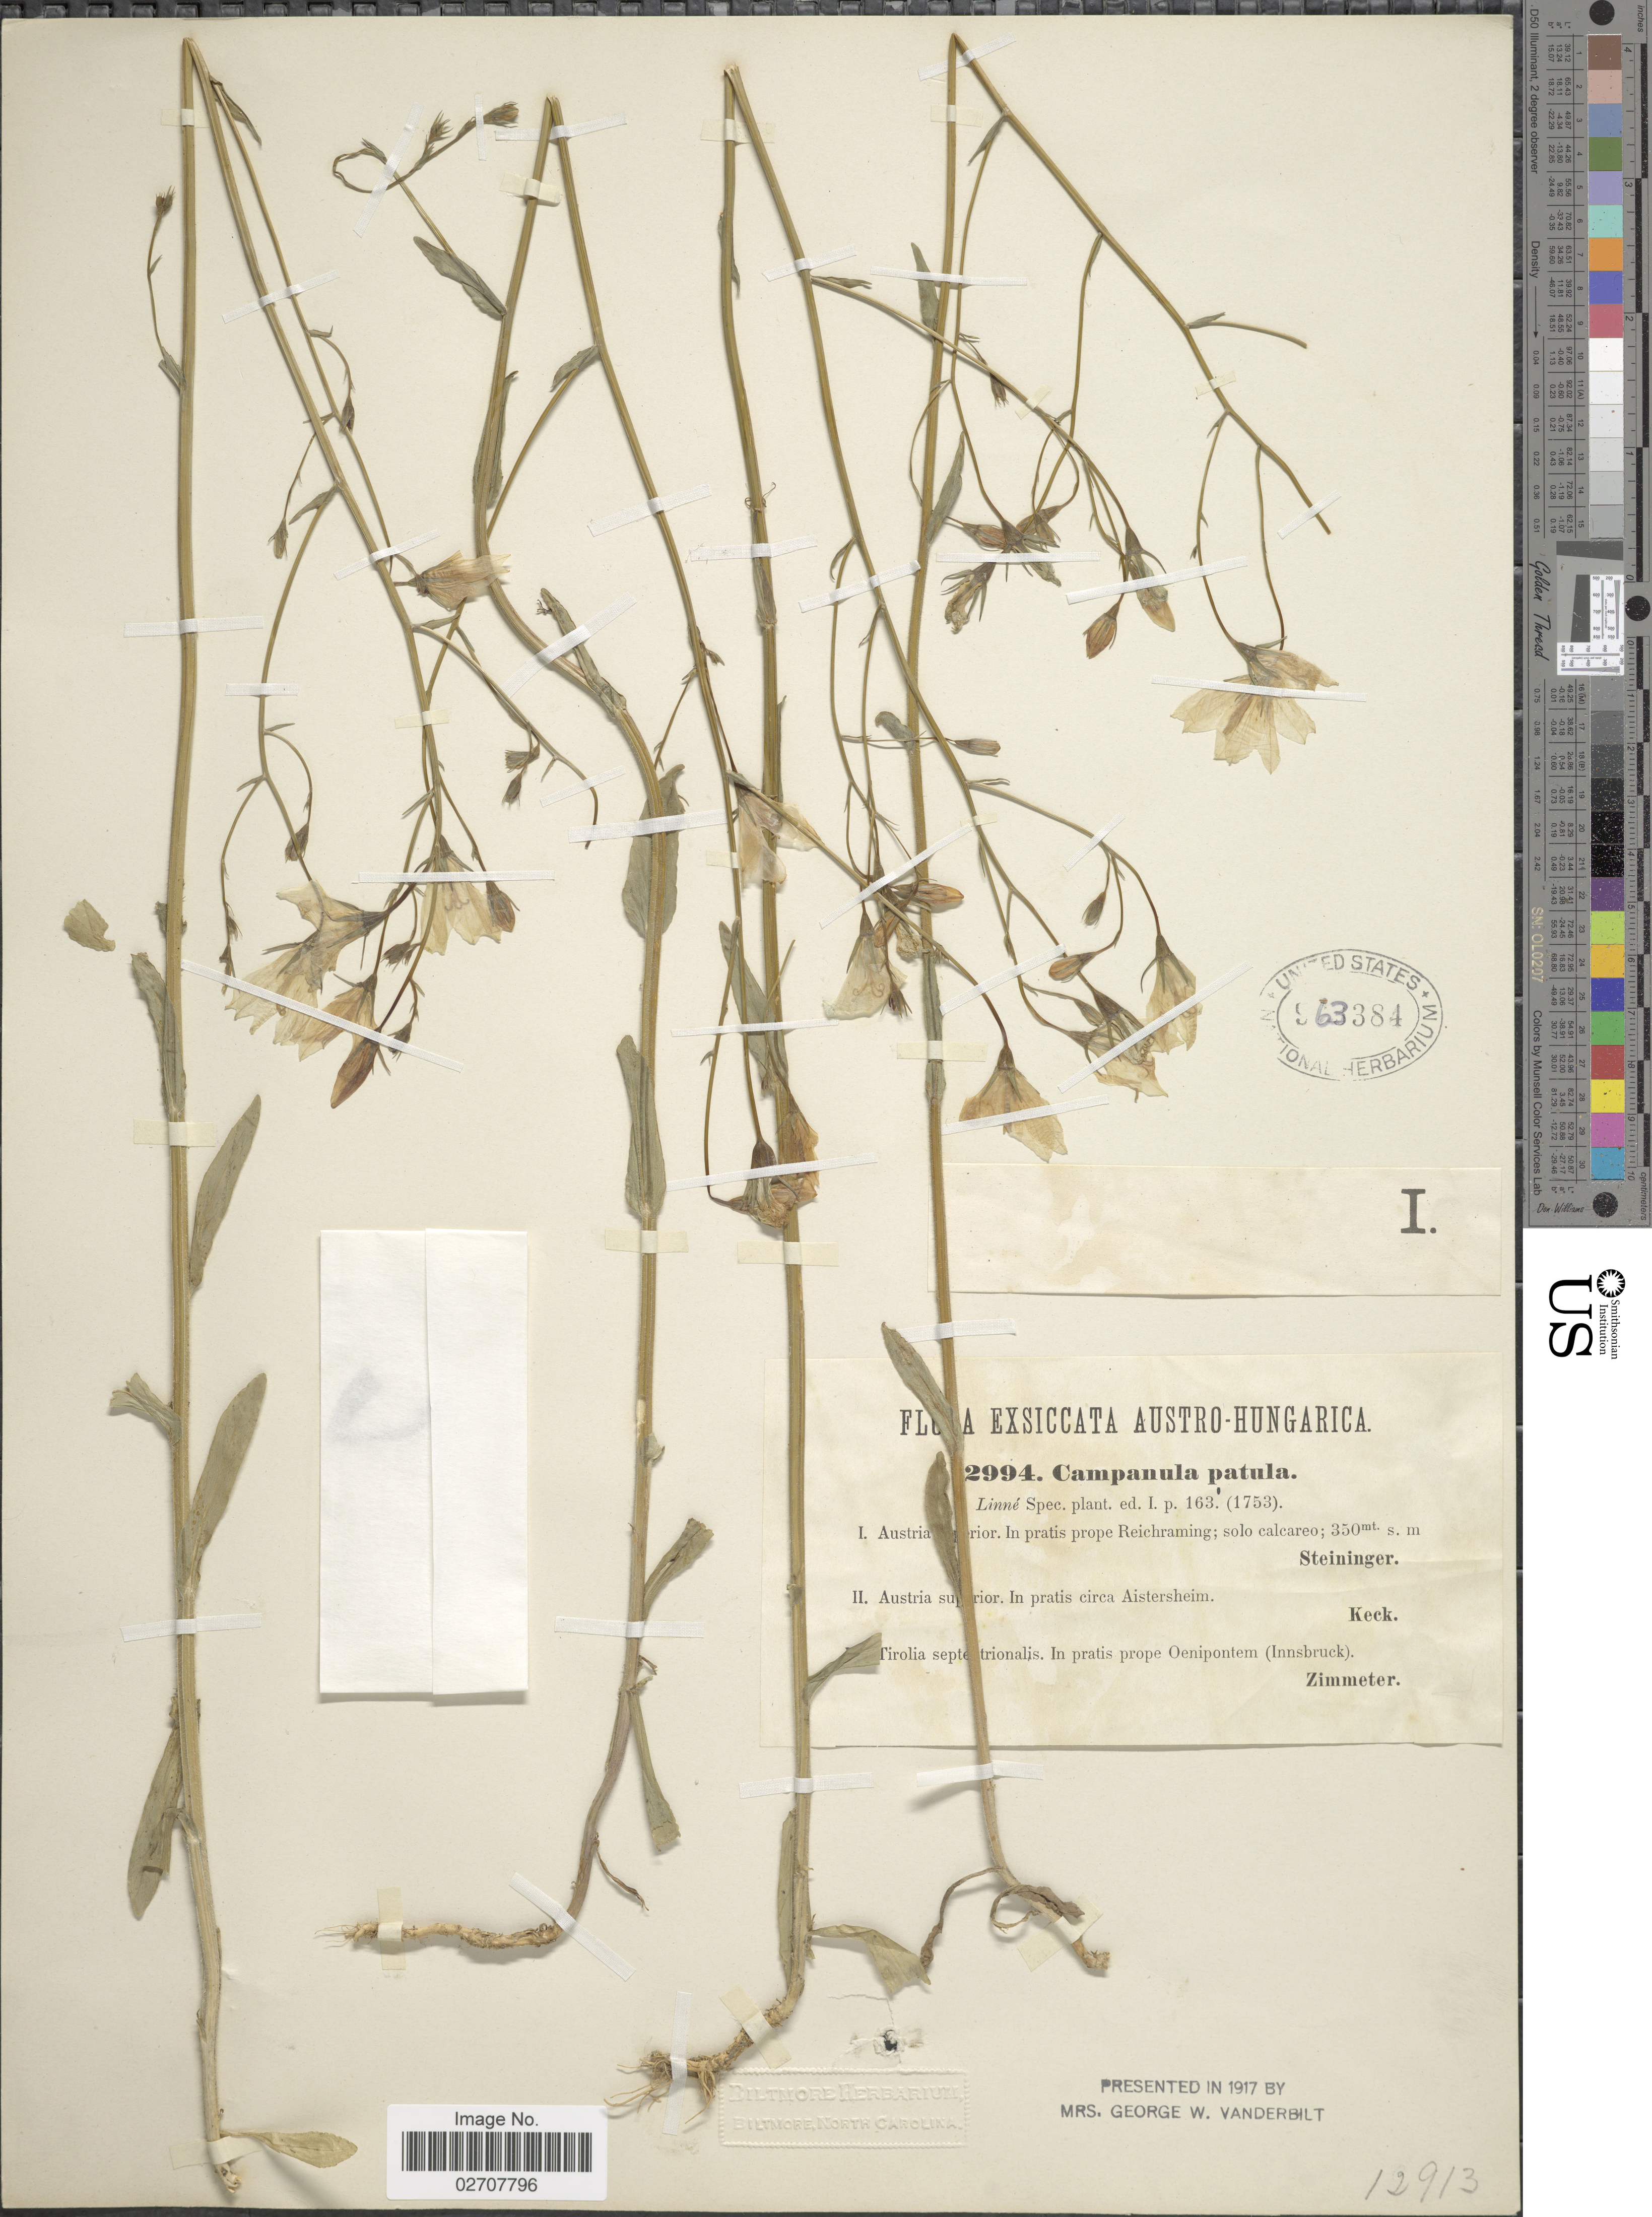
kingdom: Plantae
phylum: Tracheophyta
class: Magnoliopsida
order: Asterales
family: Campanulaceae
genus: Campanula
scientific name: Campanula patula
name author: L.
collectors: H. Steininger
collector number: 2994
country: Austria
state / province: Oberosterreich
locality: Austro-Hungarica. Austria superior. In pratis prope Reichraming.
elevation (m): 350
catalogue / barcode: US 963384